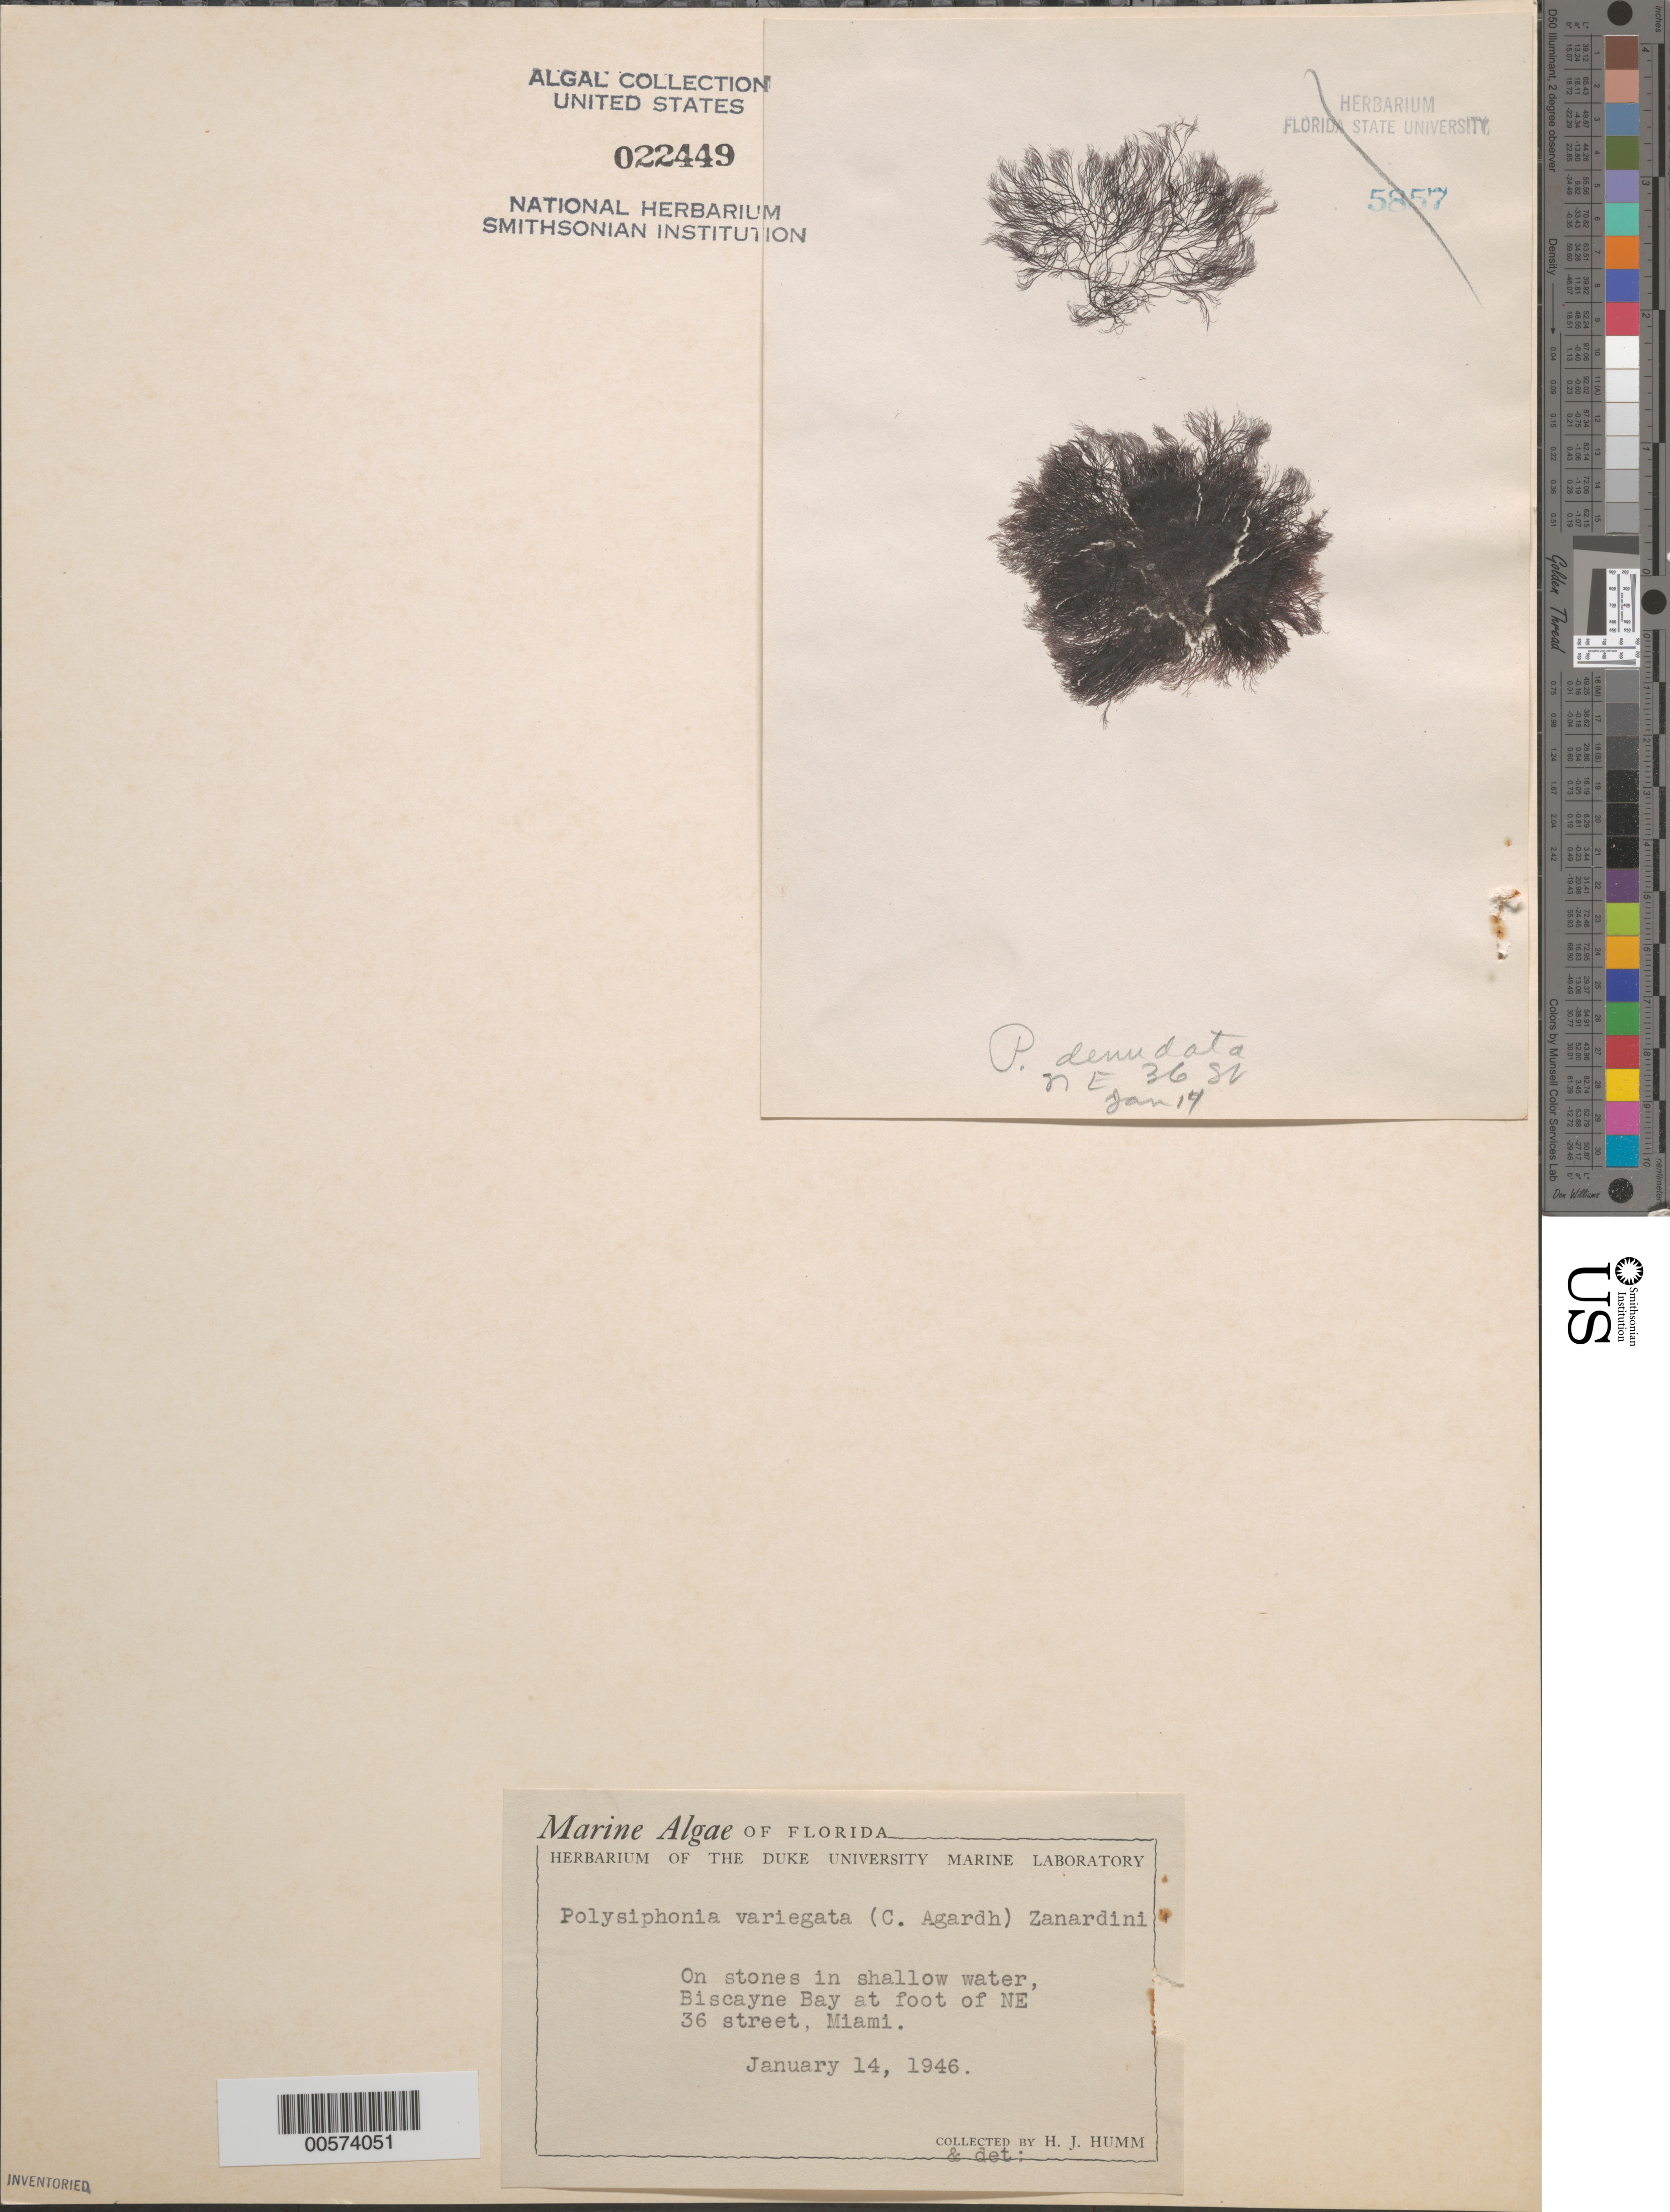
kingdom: Plantae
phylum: Rhodophyta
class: Florideophyceae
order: Ceramiales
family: Rhodomelaceae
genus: Carradoriella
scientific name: Carradoriella denudata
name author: (Dillwyn) Savoie & G.W. Saunders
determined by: Algae name updating Project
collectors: H. J. Humm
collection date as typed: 14 Jan 1946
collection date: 1946-01-14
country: United States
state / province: Florida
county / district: Miami-Dade County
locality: Biscayne Bay, foot of N.E. 36th Street, Miami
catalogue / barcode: US 22449